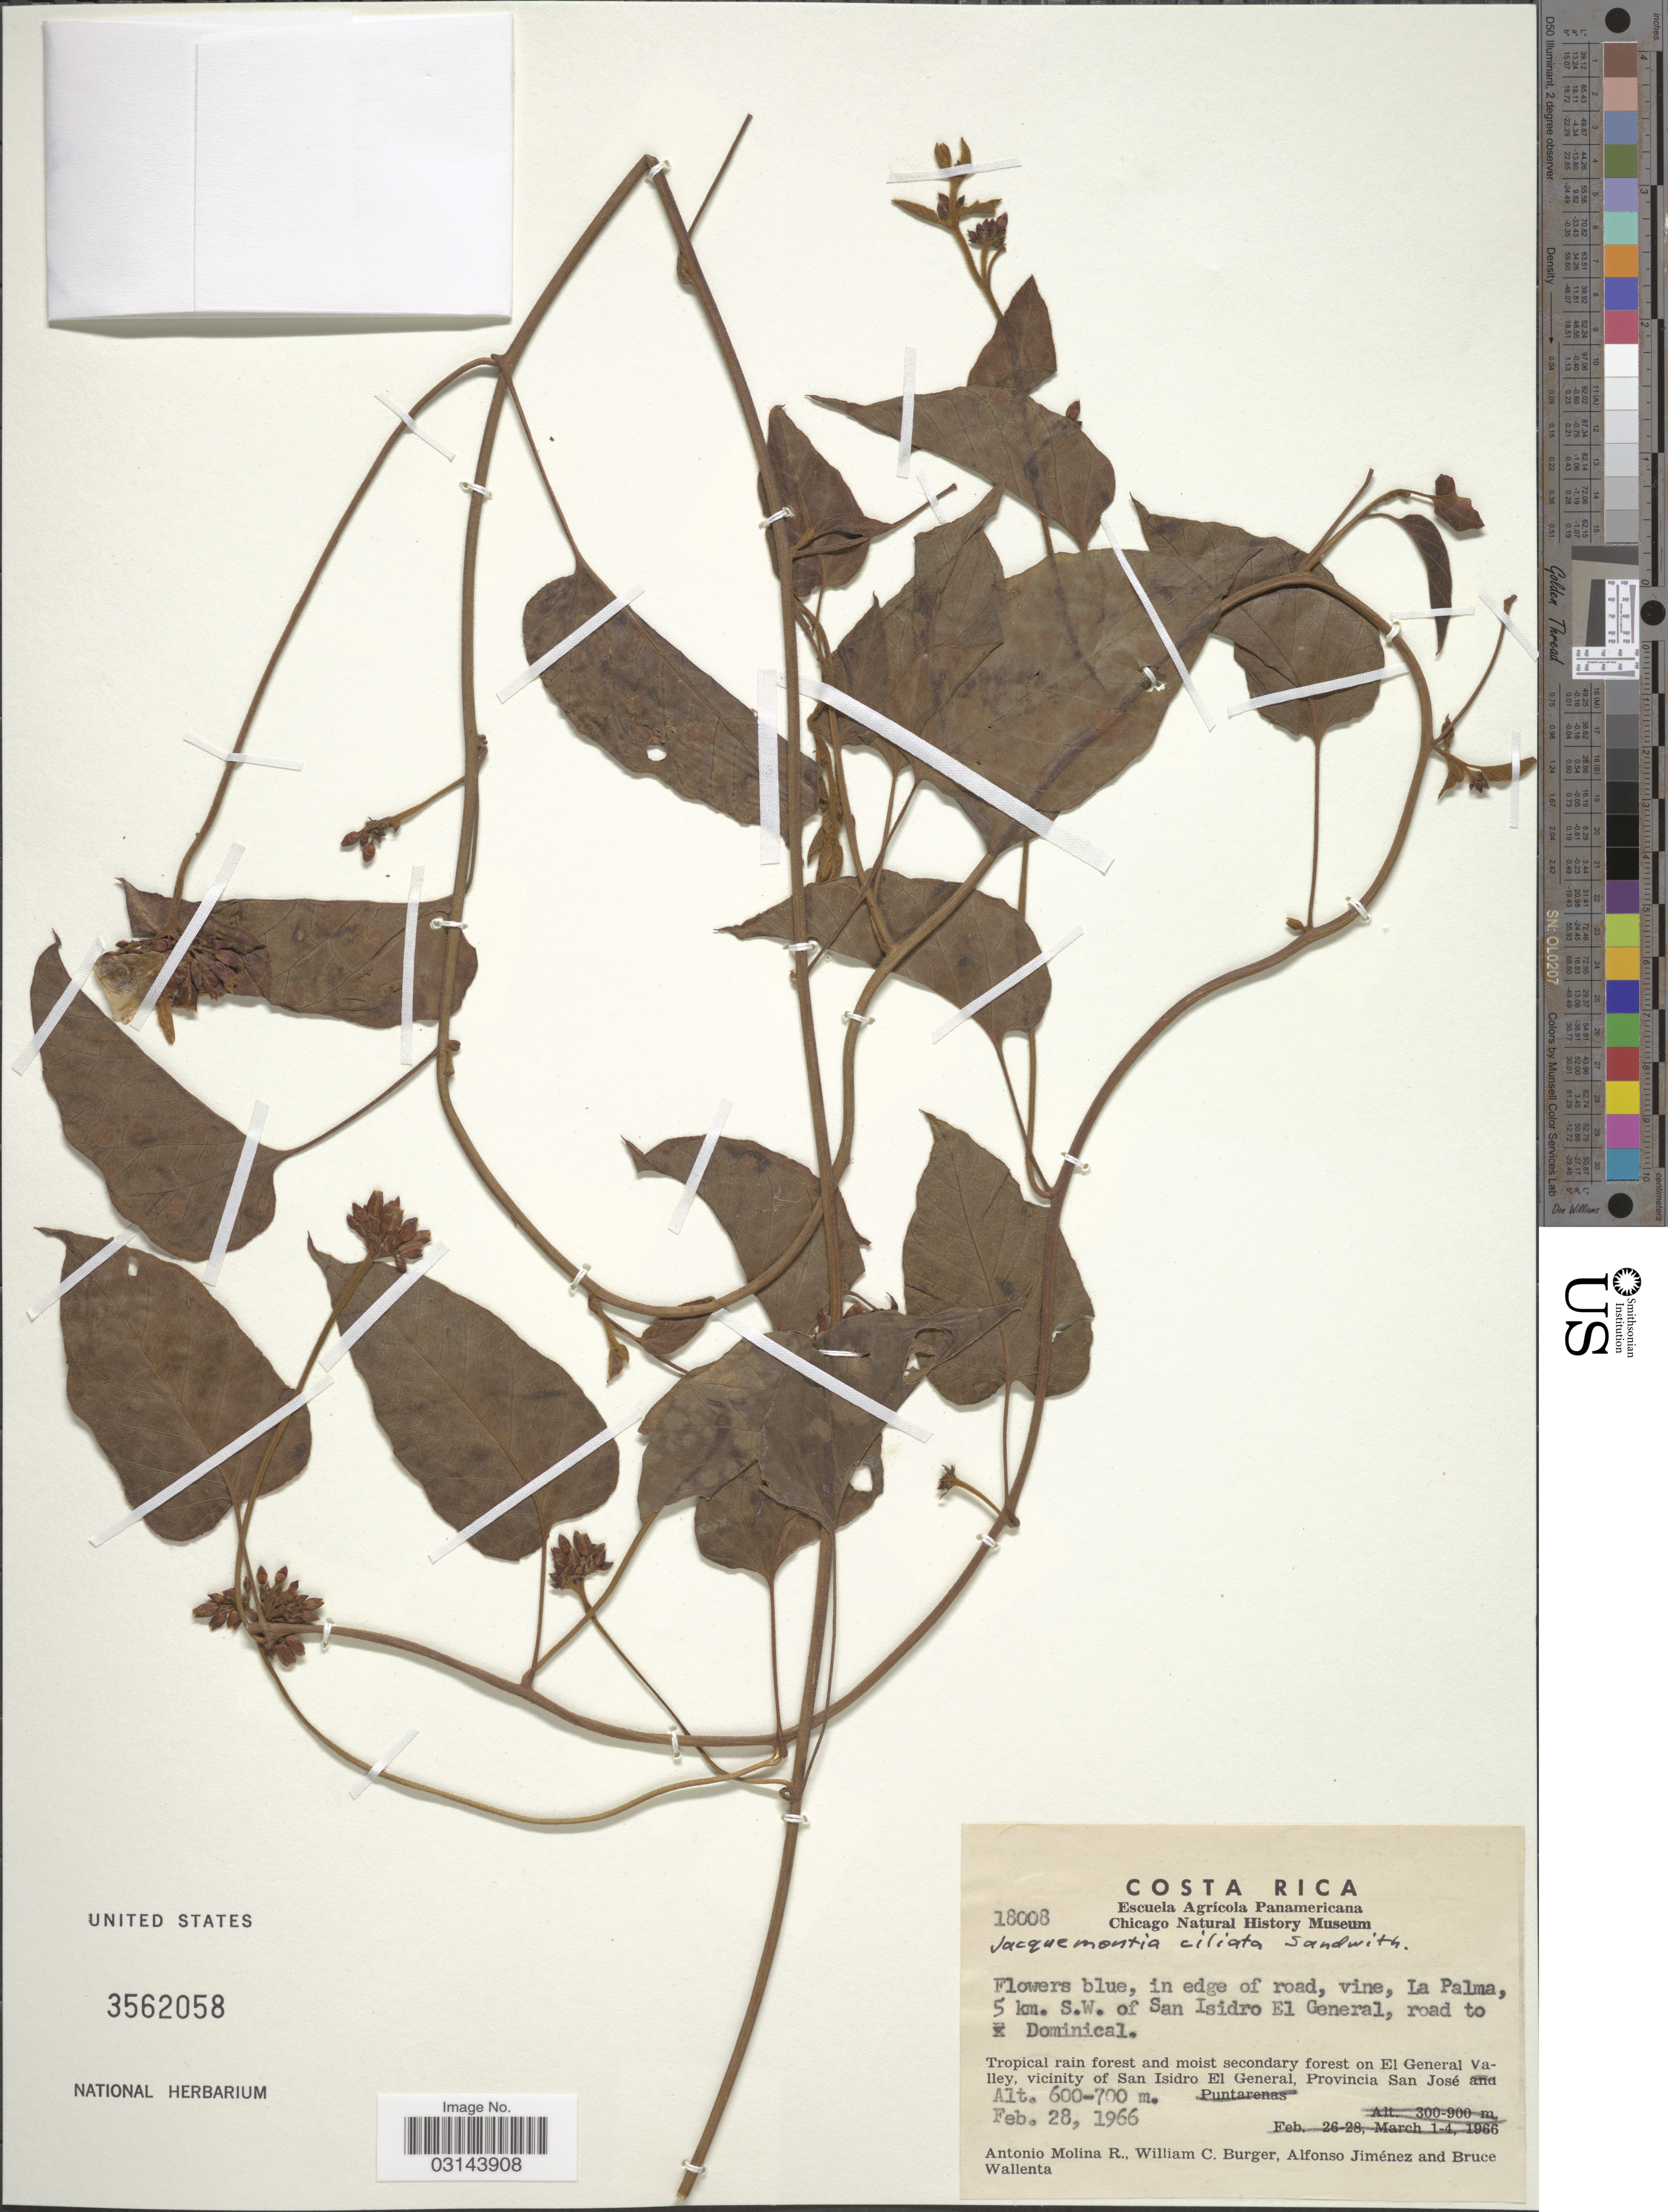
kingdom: Plantae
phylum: Tracheophyta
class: Magnoliopsida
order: Solanales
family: Convolvulaceae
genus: Jacquemontia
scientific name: Jacquemontia ciliata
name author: Sandwith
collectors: A. Molina R., W. Burger, A. Jiménez & B. Wallenta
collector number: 18008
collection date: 1966-02-28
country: Costa Rica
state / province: San José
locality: In edge of road, vine, La Palma, 5 km. S. W. of San Isidro El General, road to [Foreign script] Dominical. On El General Valley, vicinity of San Isidro El General, Provincia San José.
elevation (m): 600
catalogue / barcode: US 3562058